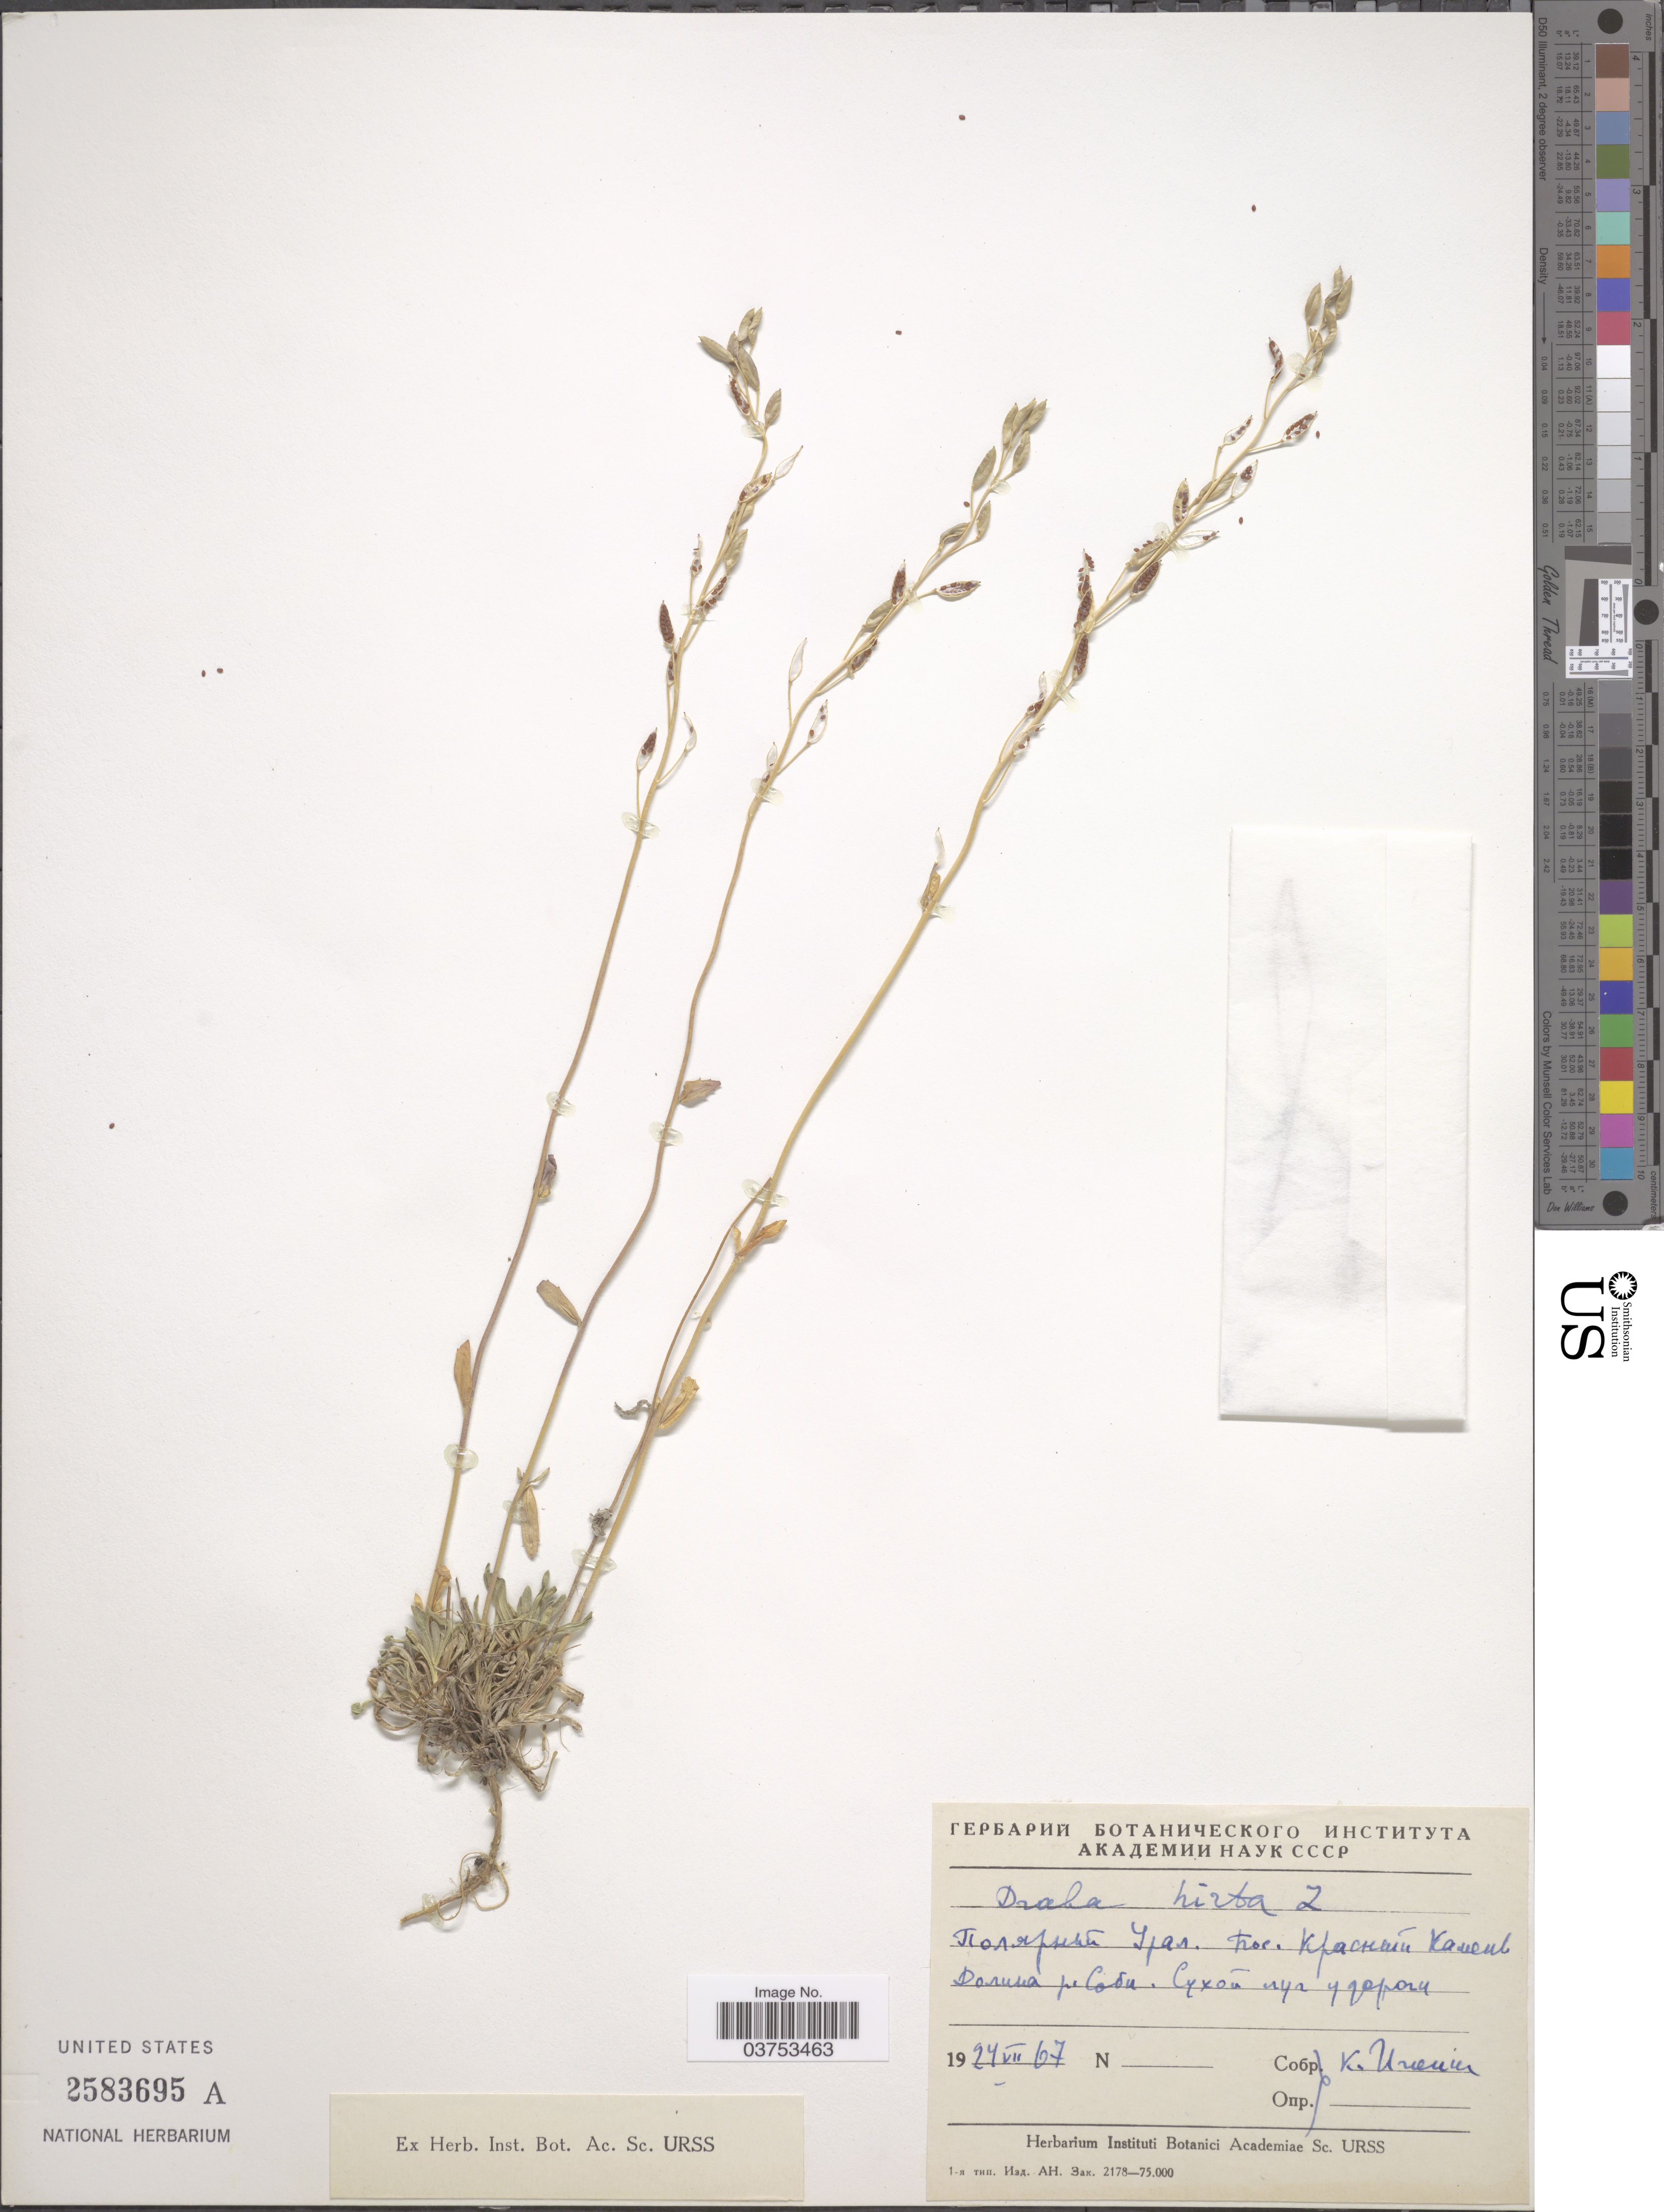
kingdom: Plantae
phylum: Tracheophyta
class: Magnoliopsida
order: Brassicales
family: Brassicaceae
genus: Draba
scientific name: Draba hirta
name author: L.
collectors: K. Igoshina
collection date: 1967-07-24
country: Russian Federation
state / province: Komi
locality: Village Krasnyy Kamen, Valley of River Sob.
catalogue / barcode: US 2583695A